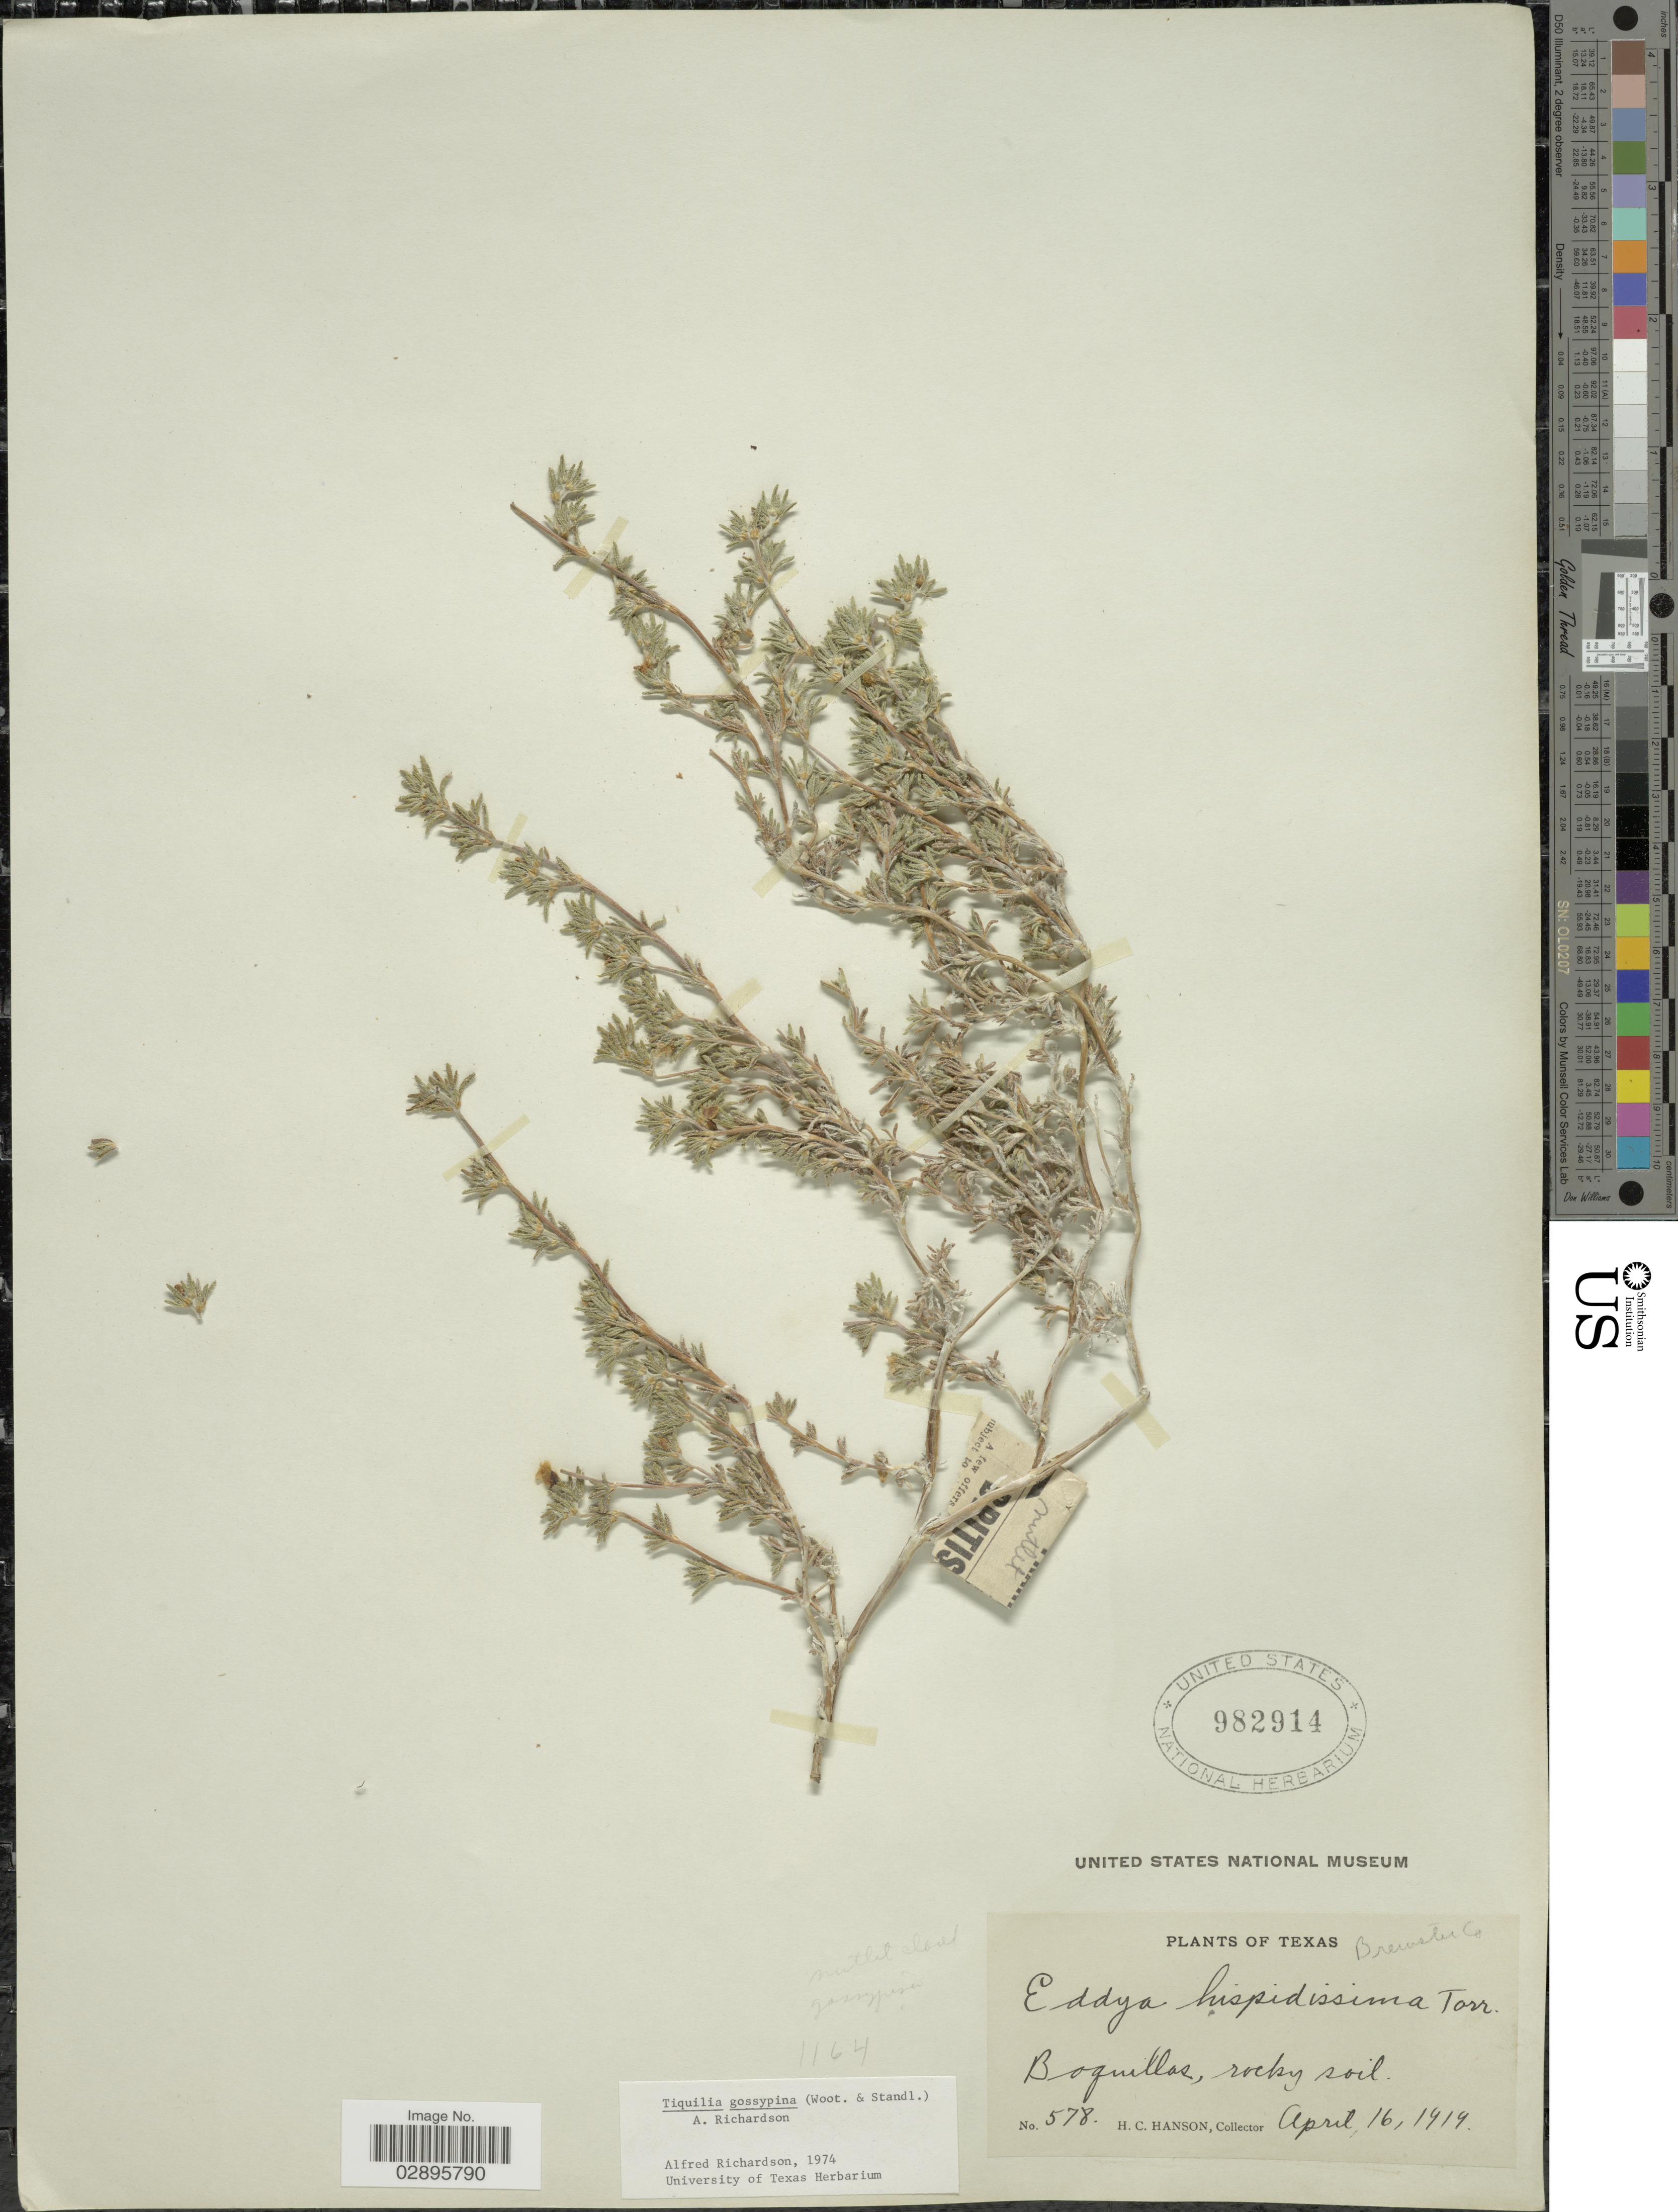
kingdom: Plantae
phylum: Tracheophyta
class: Magnoliopsida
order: Boraginales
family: Ehretiaceae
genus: Tiquilia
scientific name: Tiquilia gossypina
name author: (Wooton) A.T. Richardson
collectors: H. Hanson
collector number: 578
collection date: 1919-04-16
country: United States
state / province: Texas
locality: Brewster Co., Boquillas, rocky soil.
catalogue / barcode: US 982914